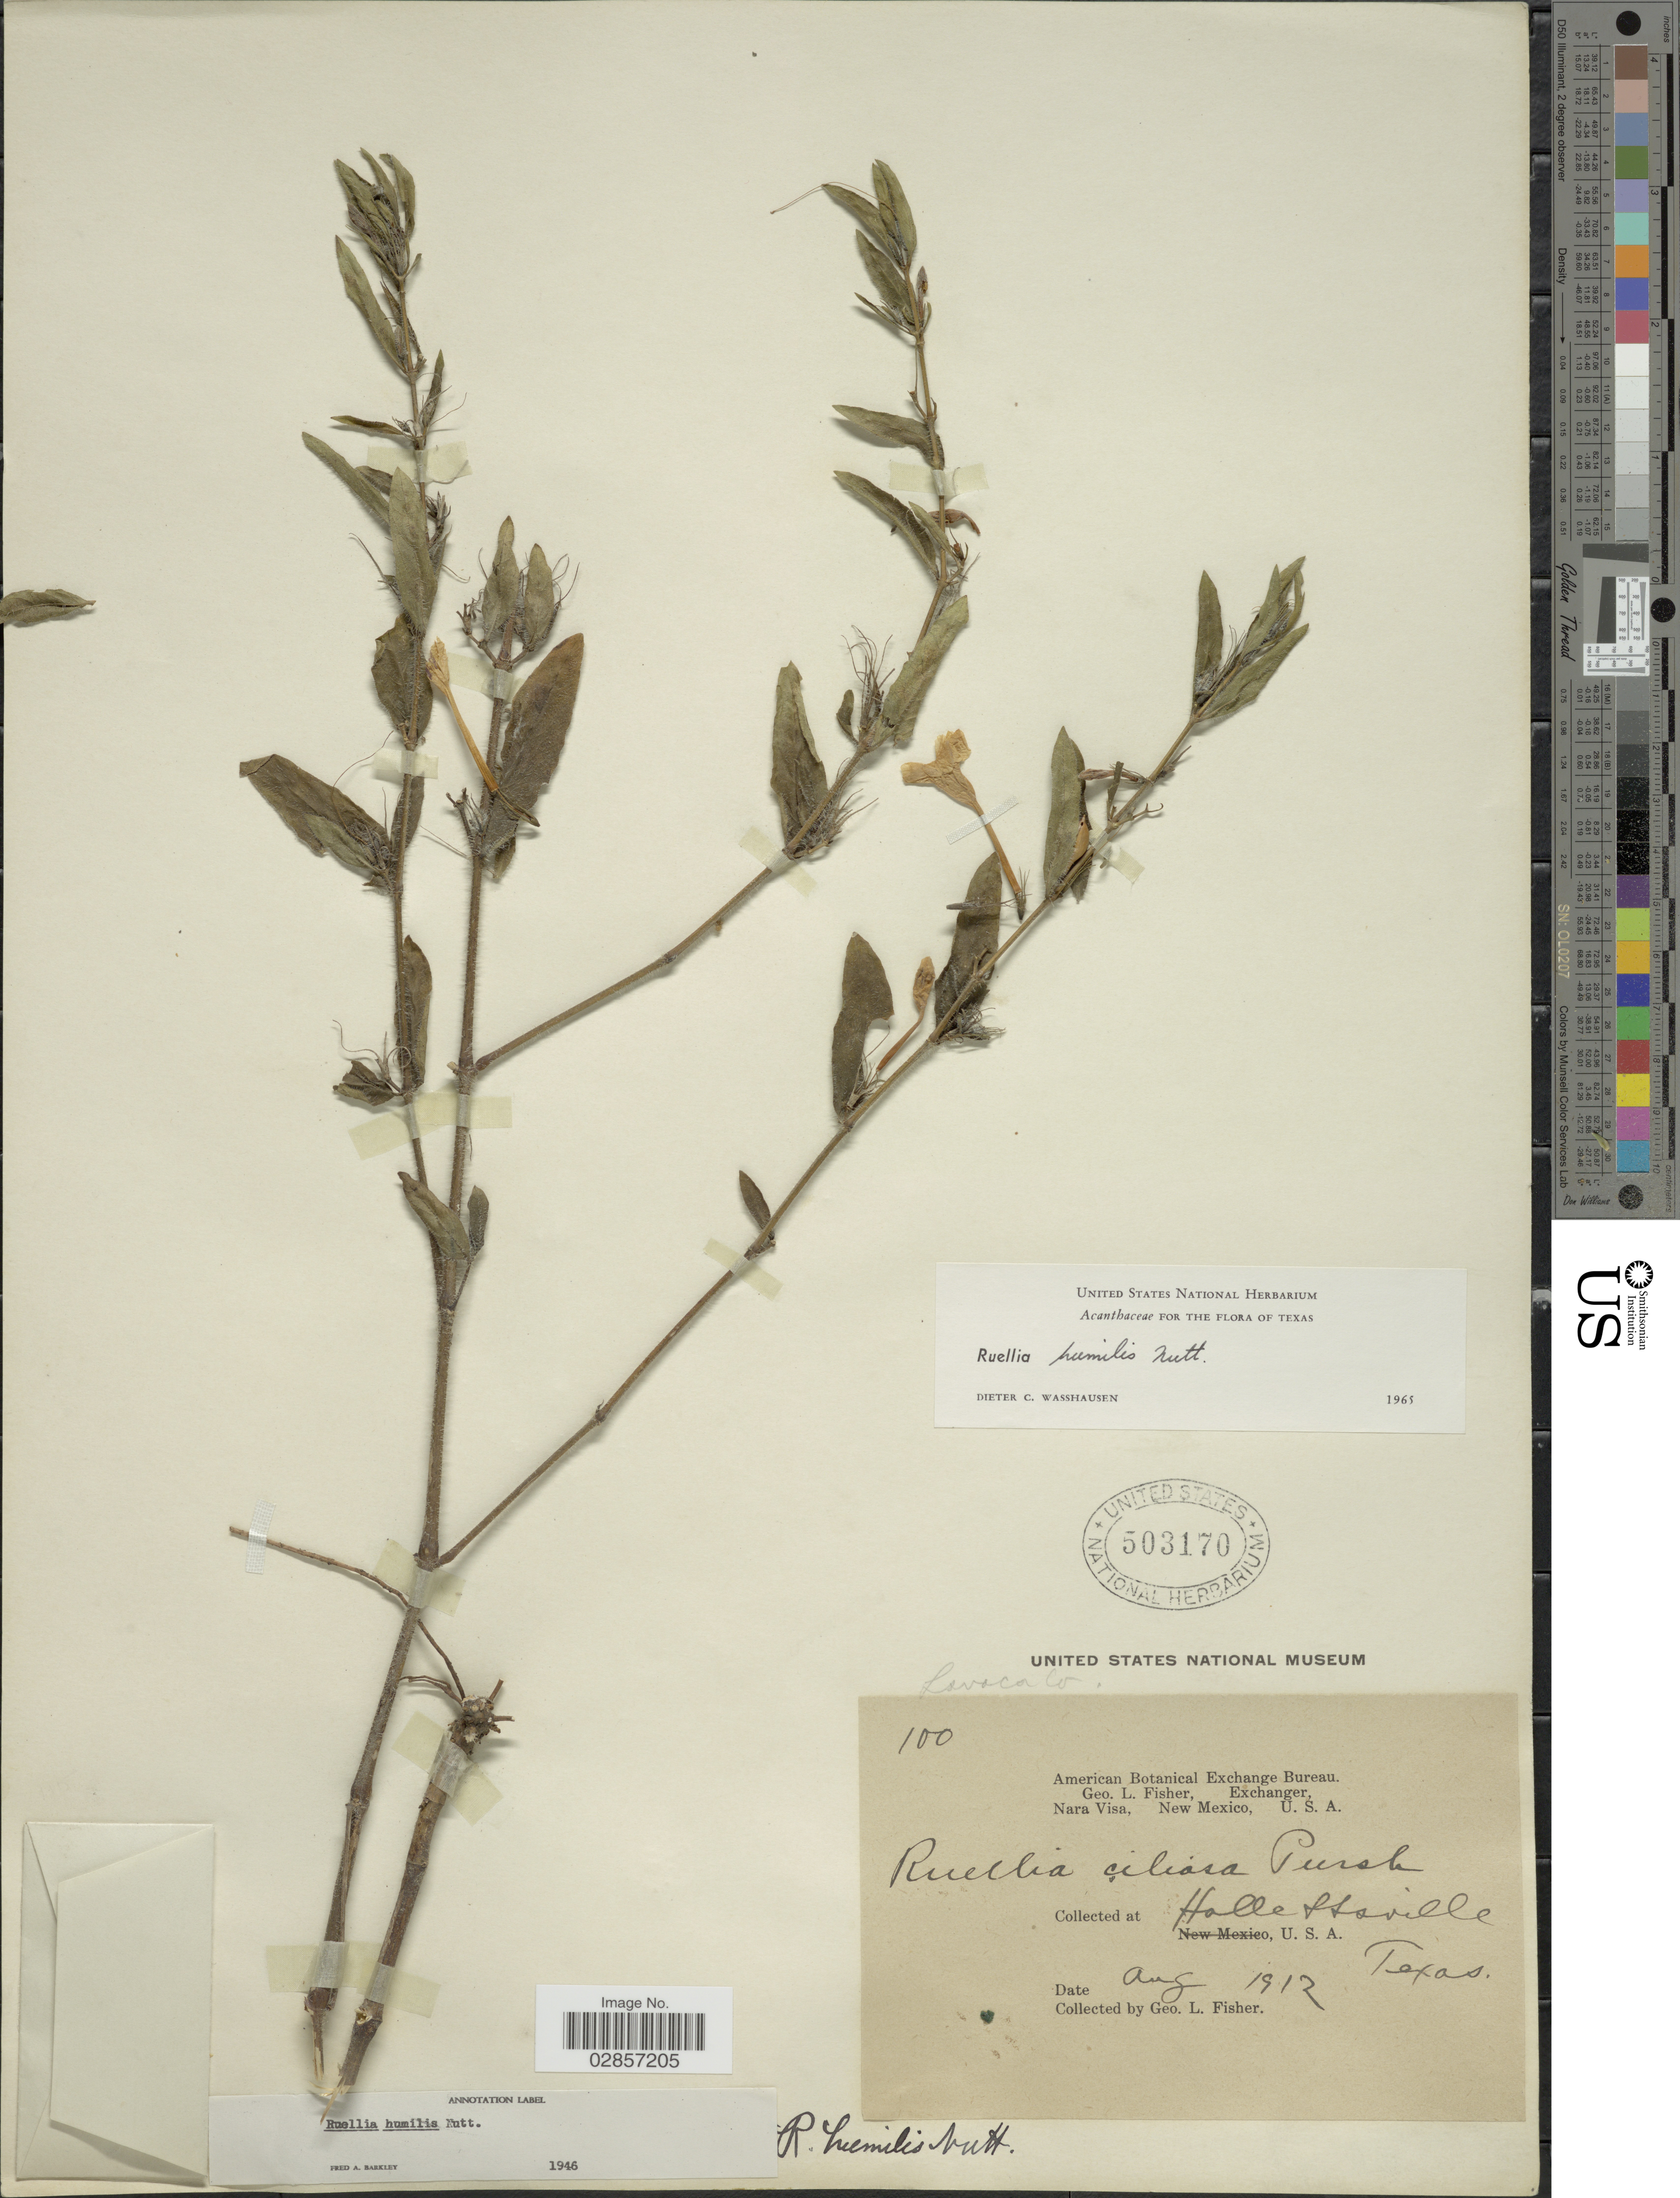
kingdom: Plantae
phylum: Tracheophyta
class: Magnoliopsida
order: Lamiales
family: Acanthaceae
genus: Ruellia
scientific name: Ruellia humilis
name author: Nutt.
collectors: G. L. Fisher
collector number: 100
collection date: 1912-08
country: United States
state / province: Texas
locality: Hallettsville, Texas.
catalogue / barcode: US 503170